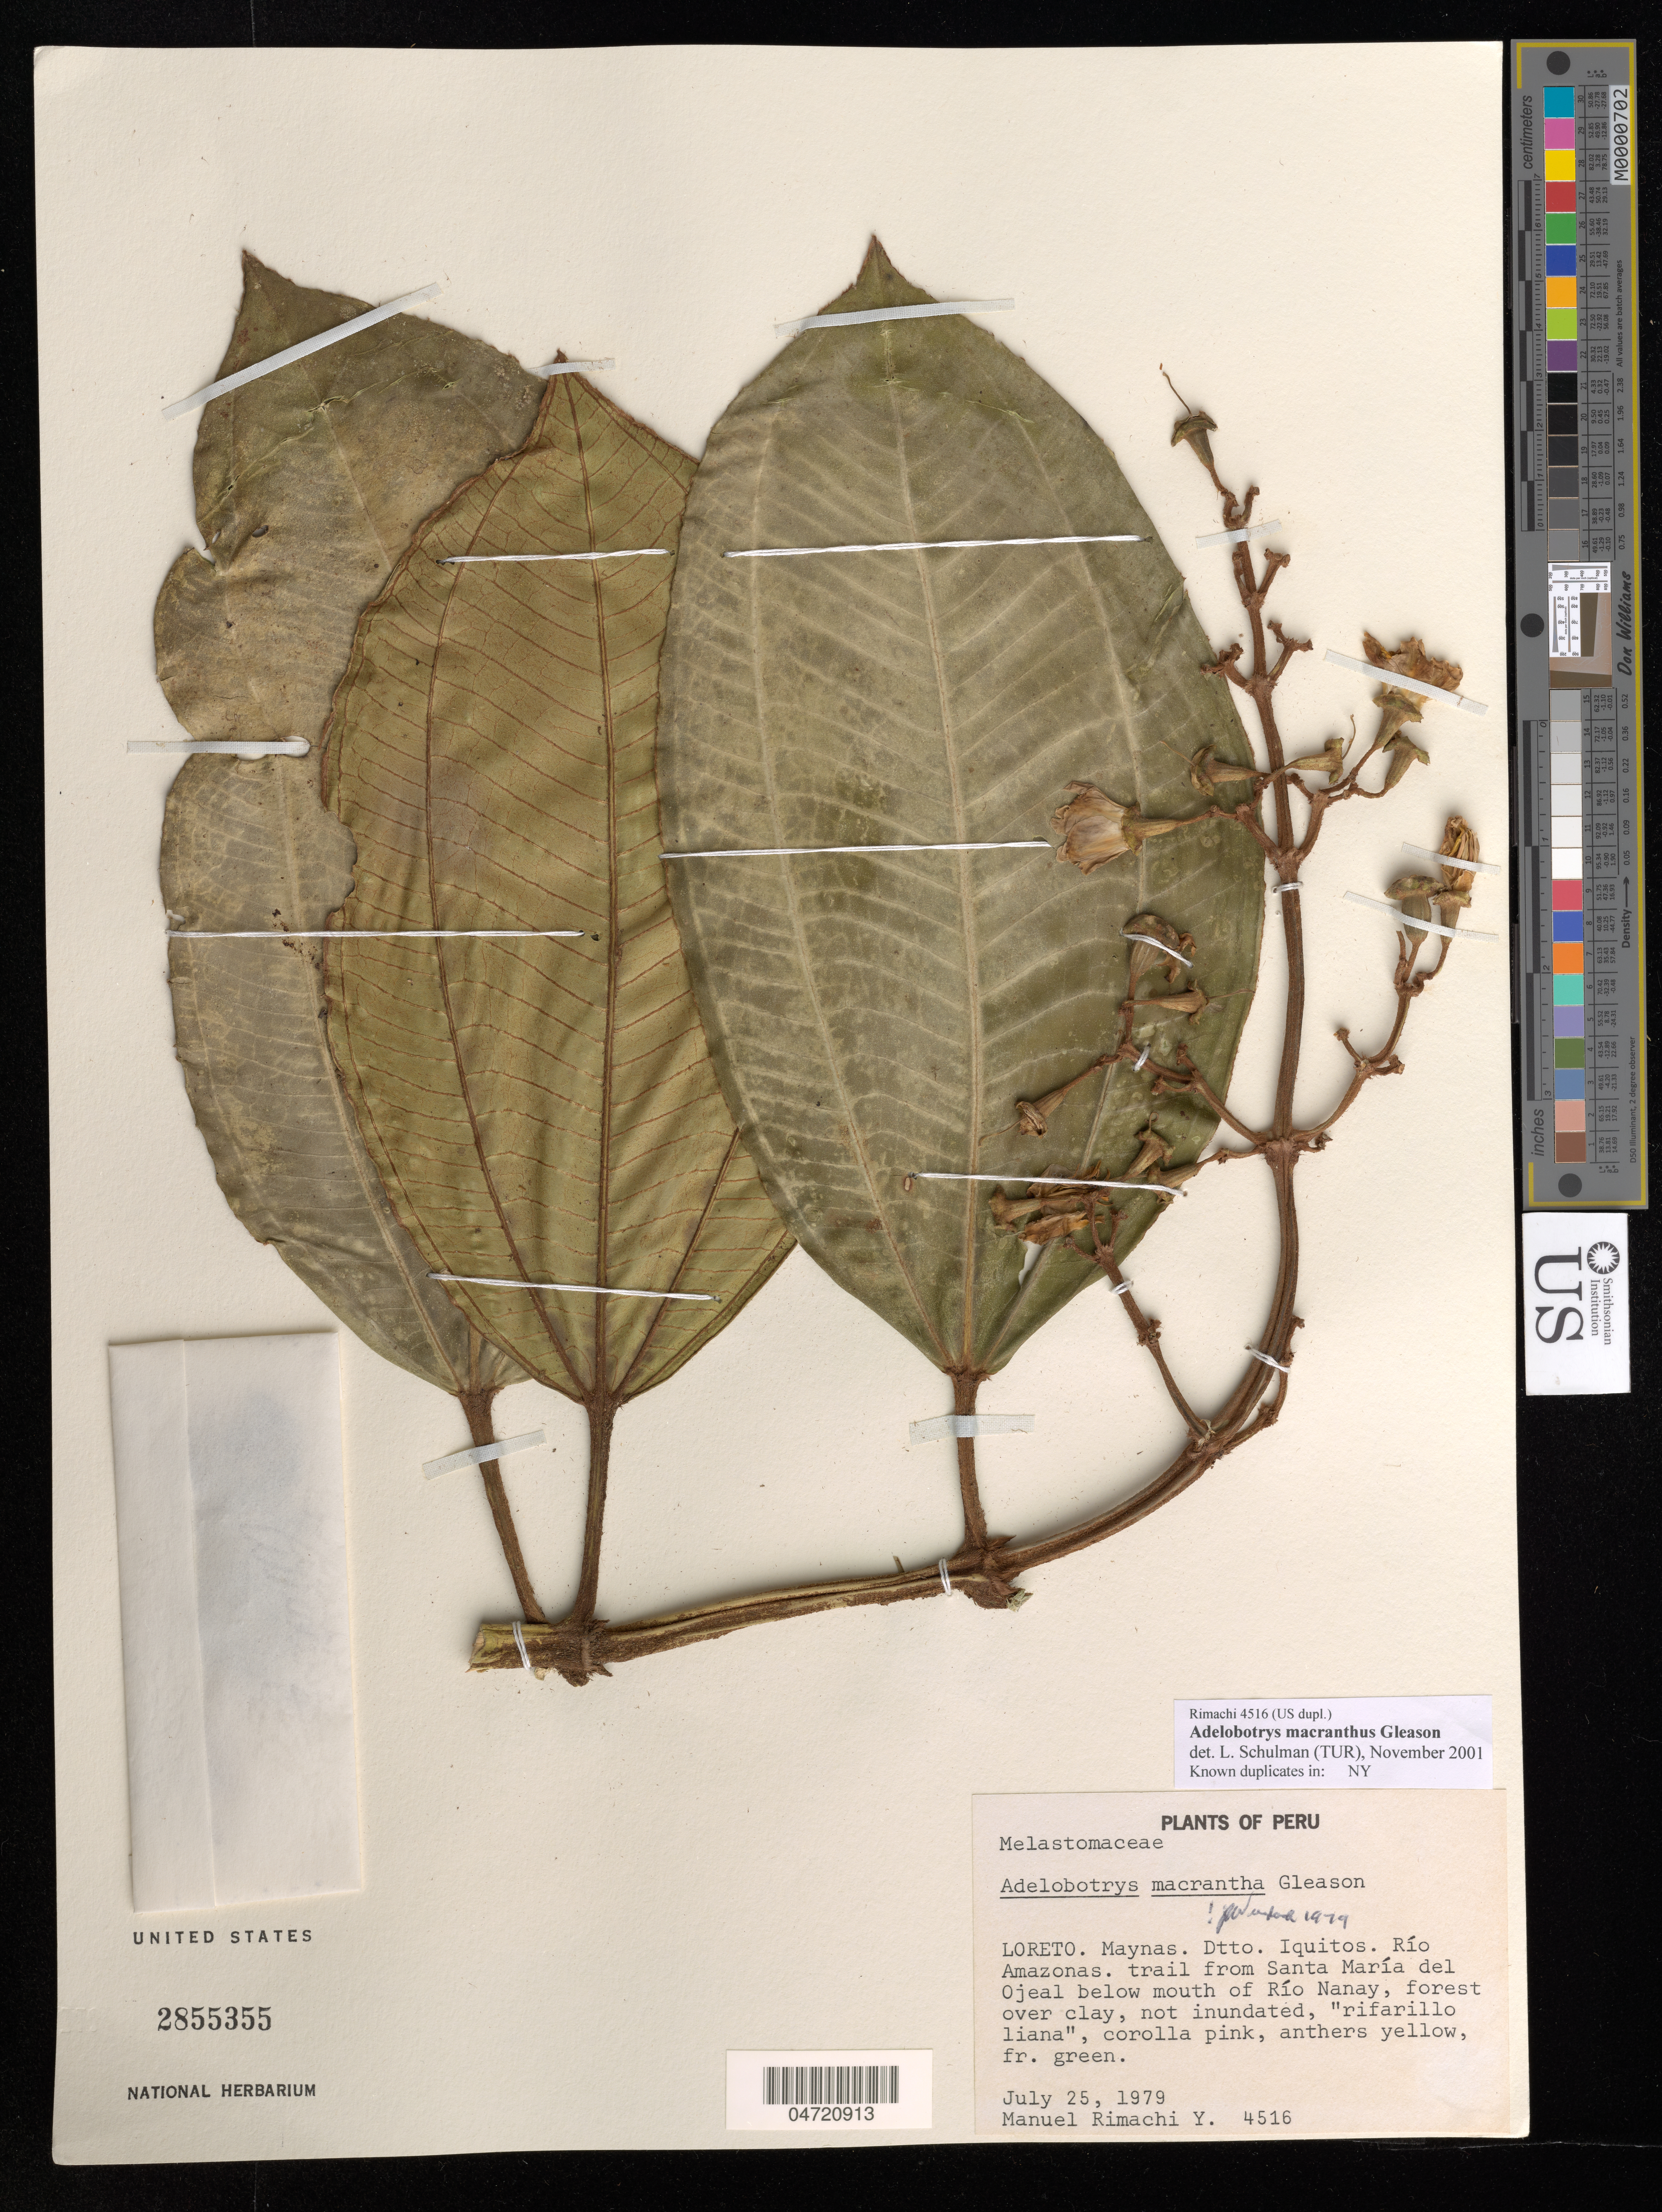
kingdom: Plantae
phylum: Tracheophyta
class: Magnoliopsida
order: Myrtales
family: Melastomataceae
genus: Adelobotrys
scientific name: Adelobotrys macrantha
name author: Gleason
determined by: Schulman, Leif, (TUR), University of Turku (FINLAND)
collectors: M. Rimachi Y.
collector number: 4516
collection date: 1979-07-25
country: Peru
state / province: Loreto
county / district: Maynas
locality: Dtto. Iquitos. Río Amazonas. Trail from Santa Maria del Ojeal below mouth of Rio Nanay.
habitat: Forest over clay, ont inundated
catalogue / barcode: US 2855355